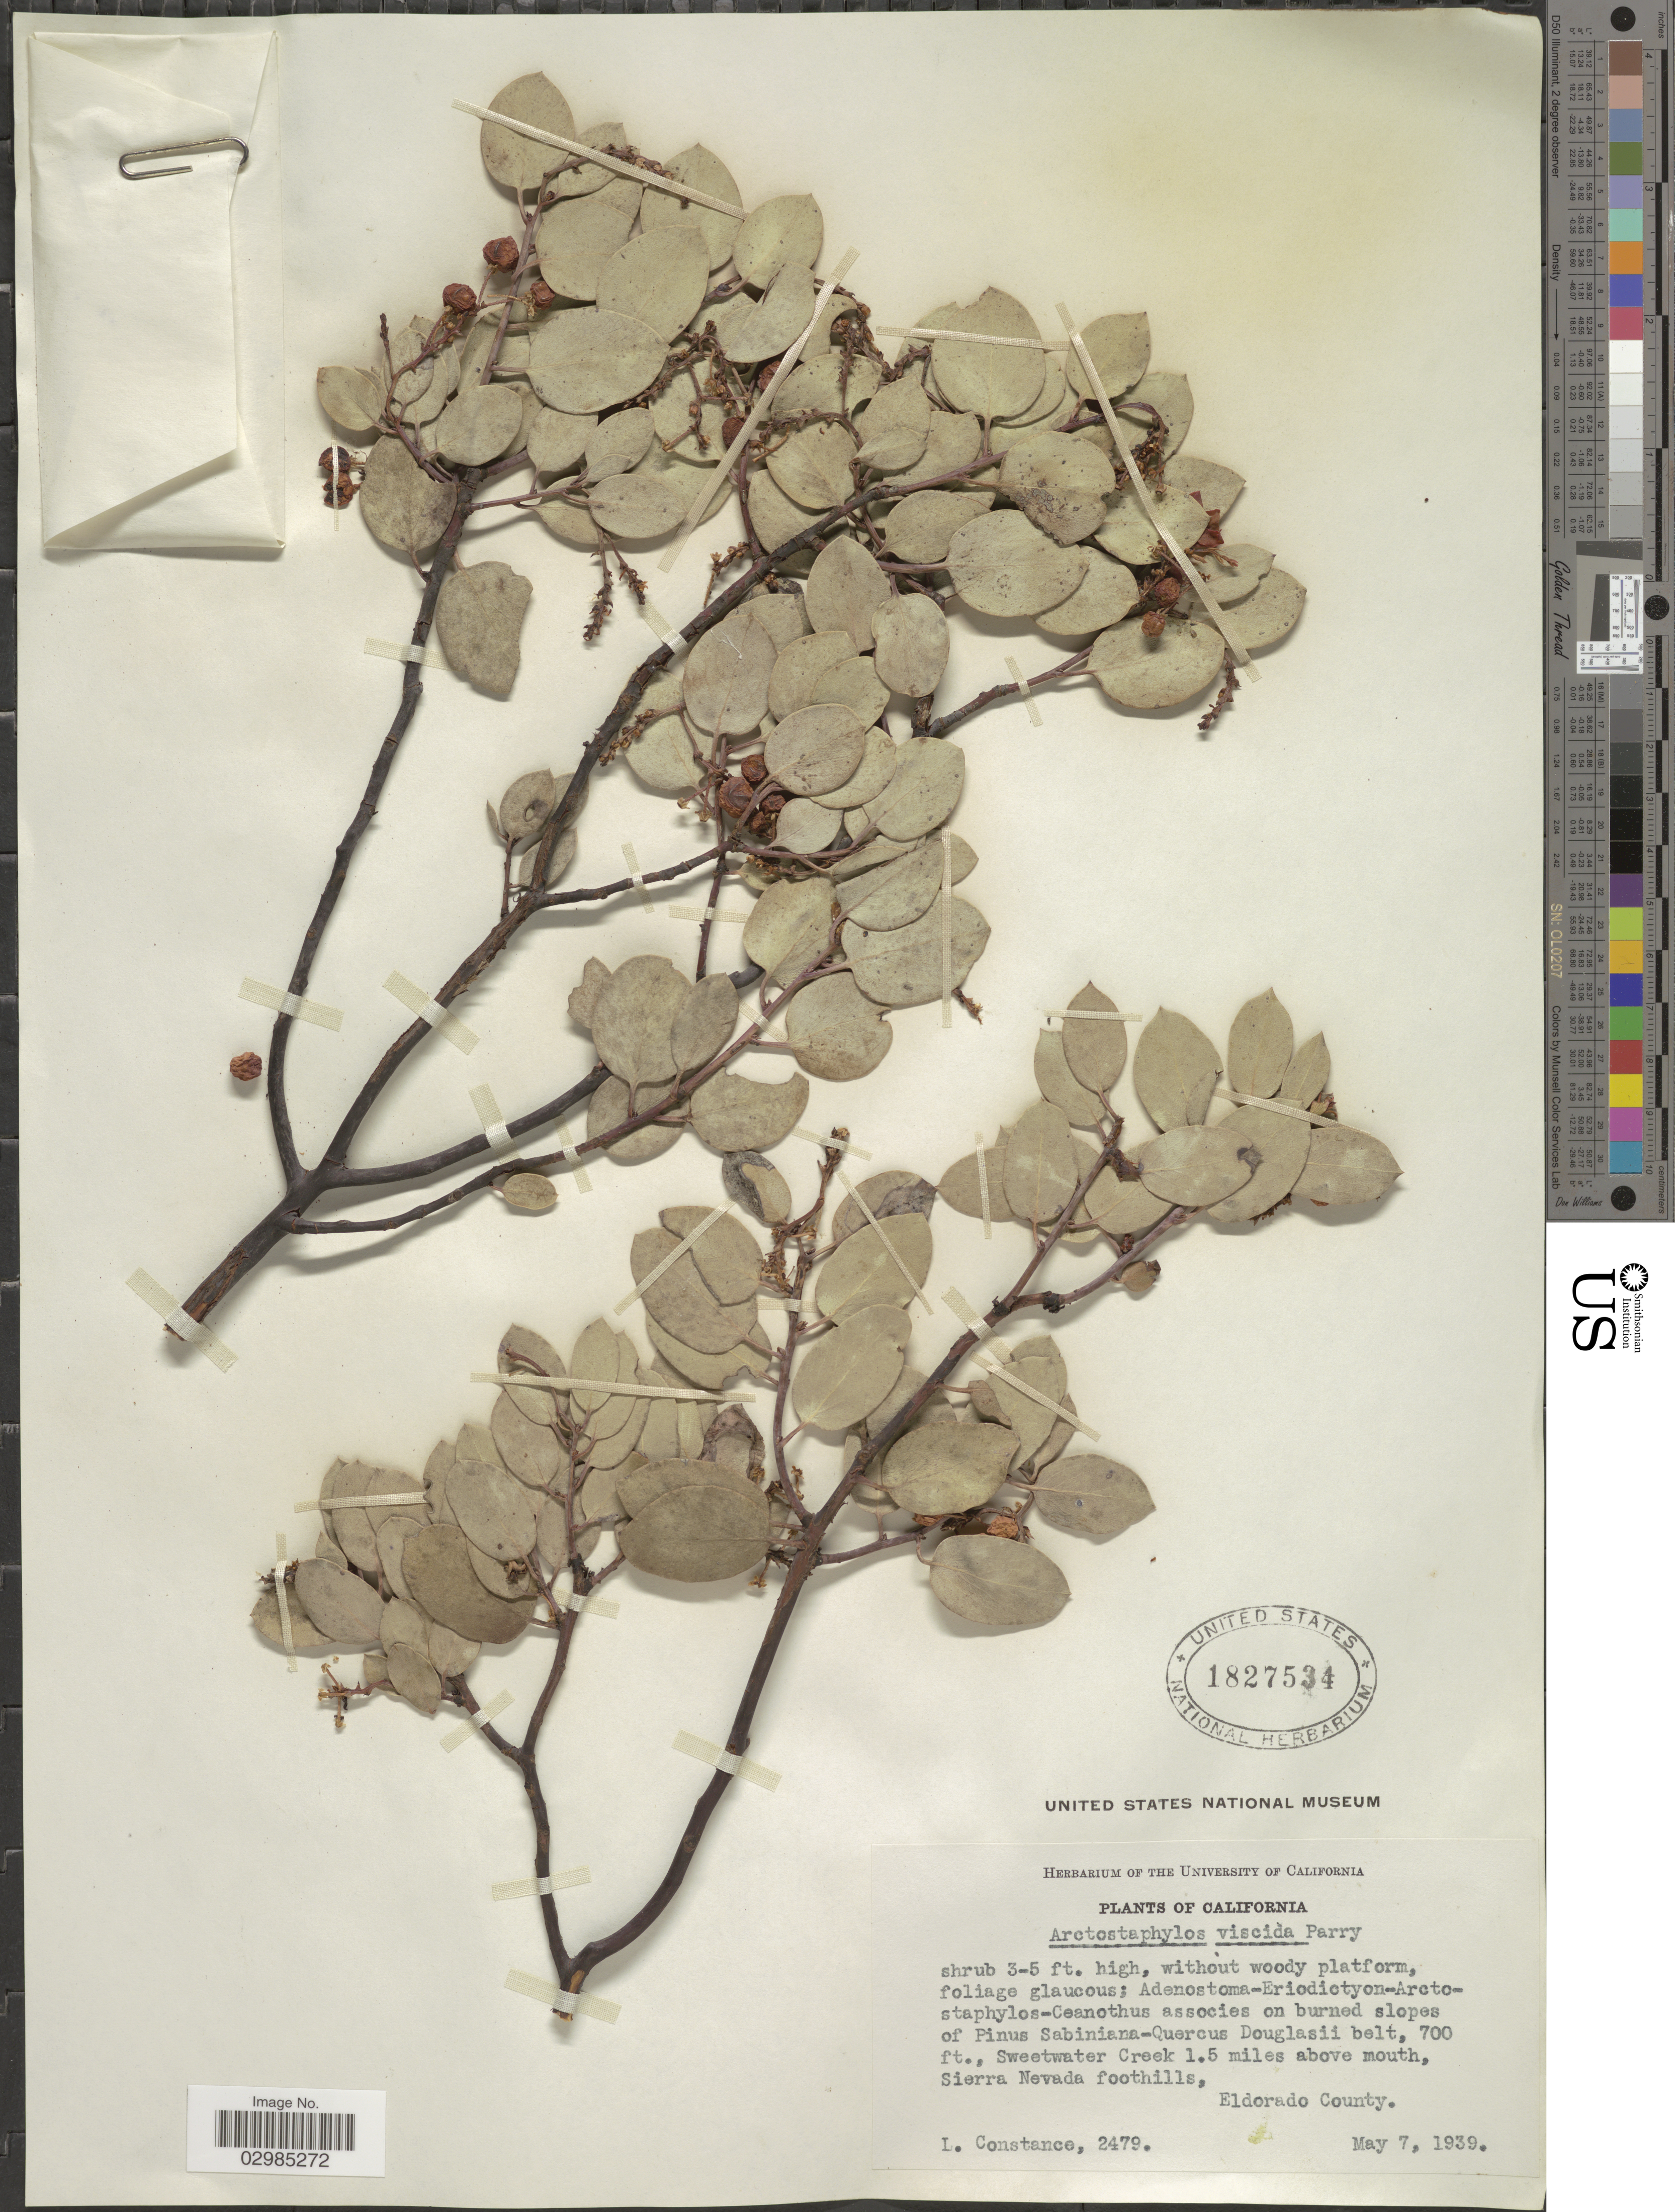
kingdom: Plantae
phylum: Tracheophyta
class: Magnoliopsida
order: Ericales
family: Ericaceae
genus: Arctostaphylos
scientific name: Arctostaphylos viscida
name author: Parry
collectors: L. Constance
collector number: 2479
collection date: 1939-05-07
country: United States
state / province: California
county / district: El Dorado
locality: Sweetwater Creek 1.5 miles above mouth, Sierra Nevada foothills, Eldorado County.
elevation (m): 213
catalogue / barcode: US 1827534